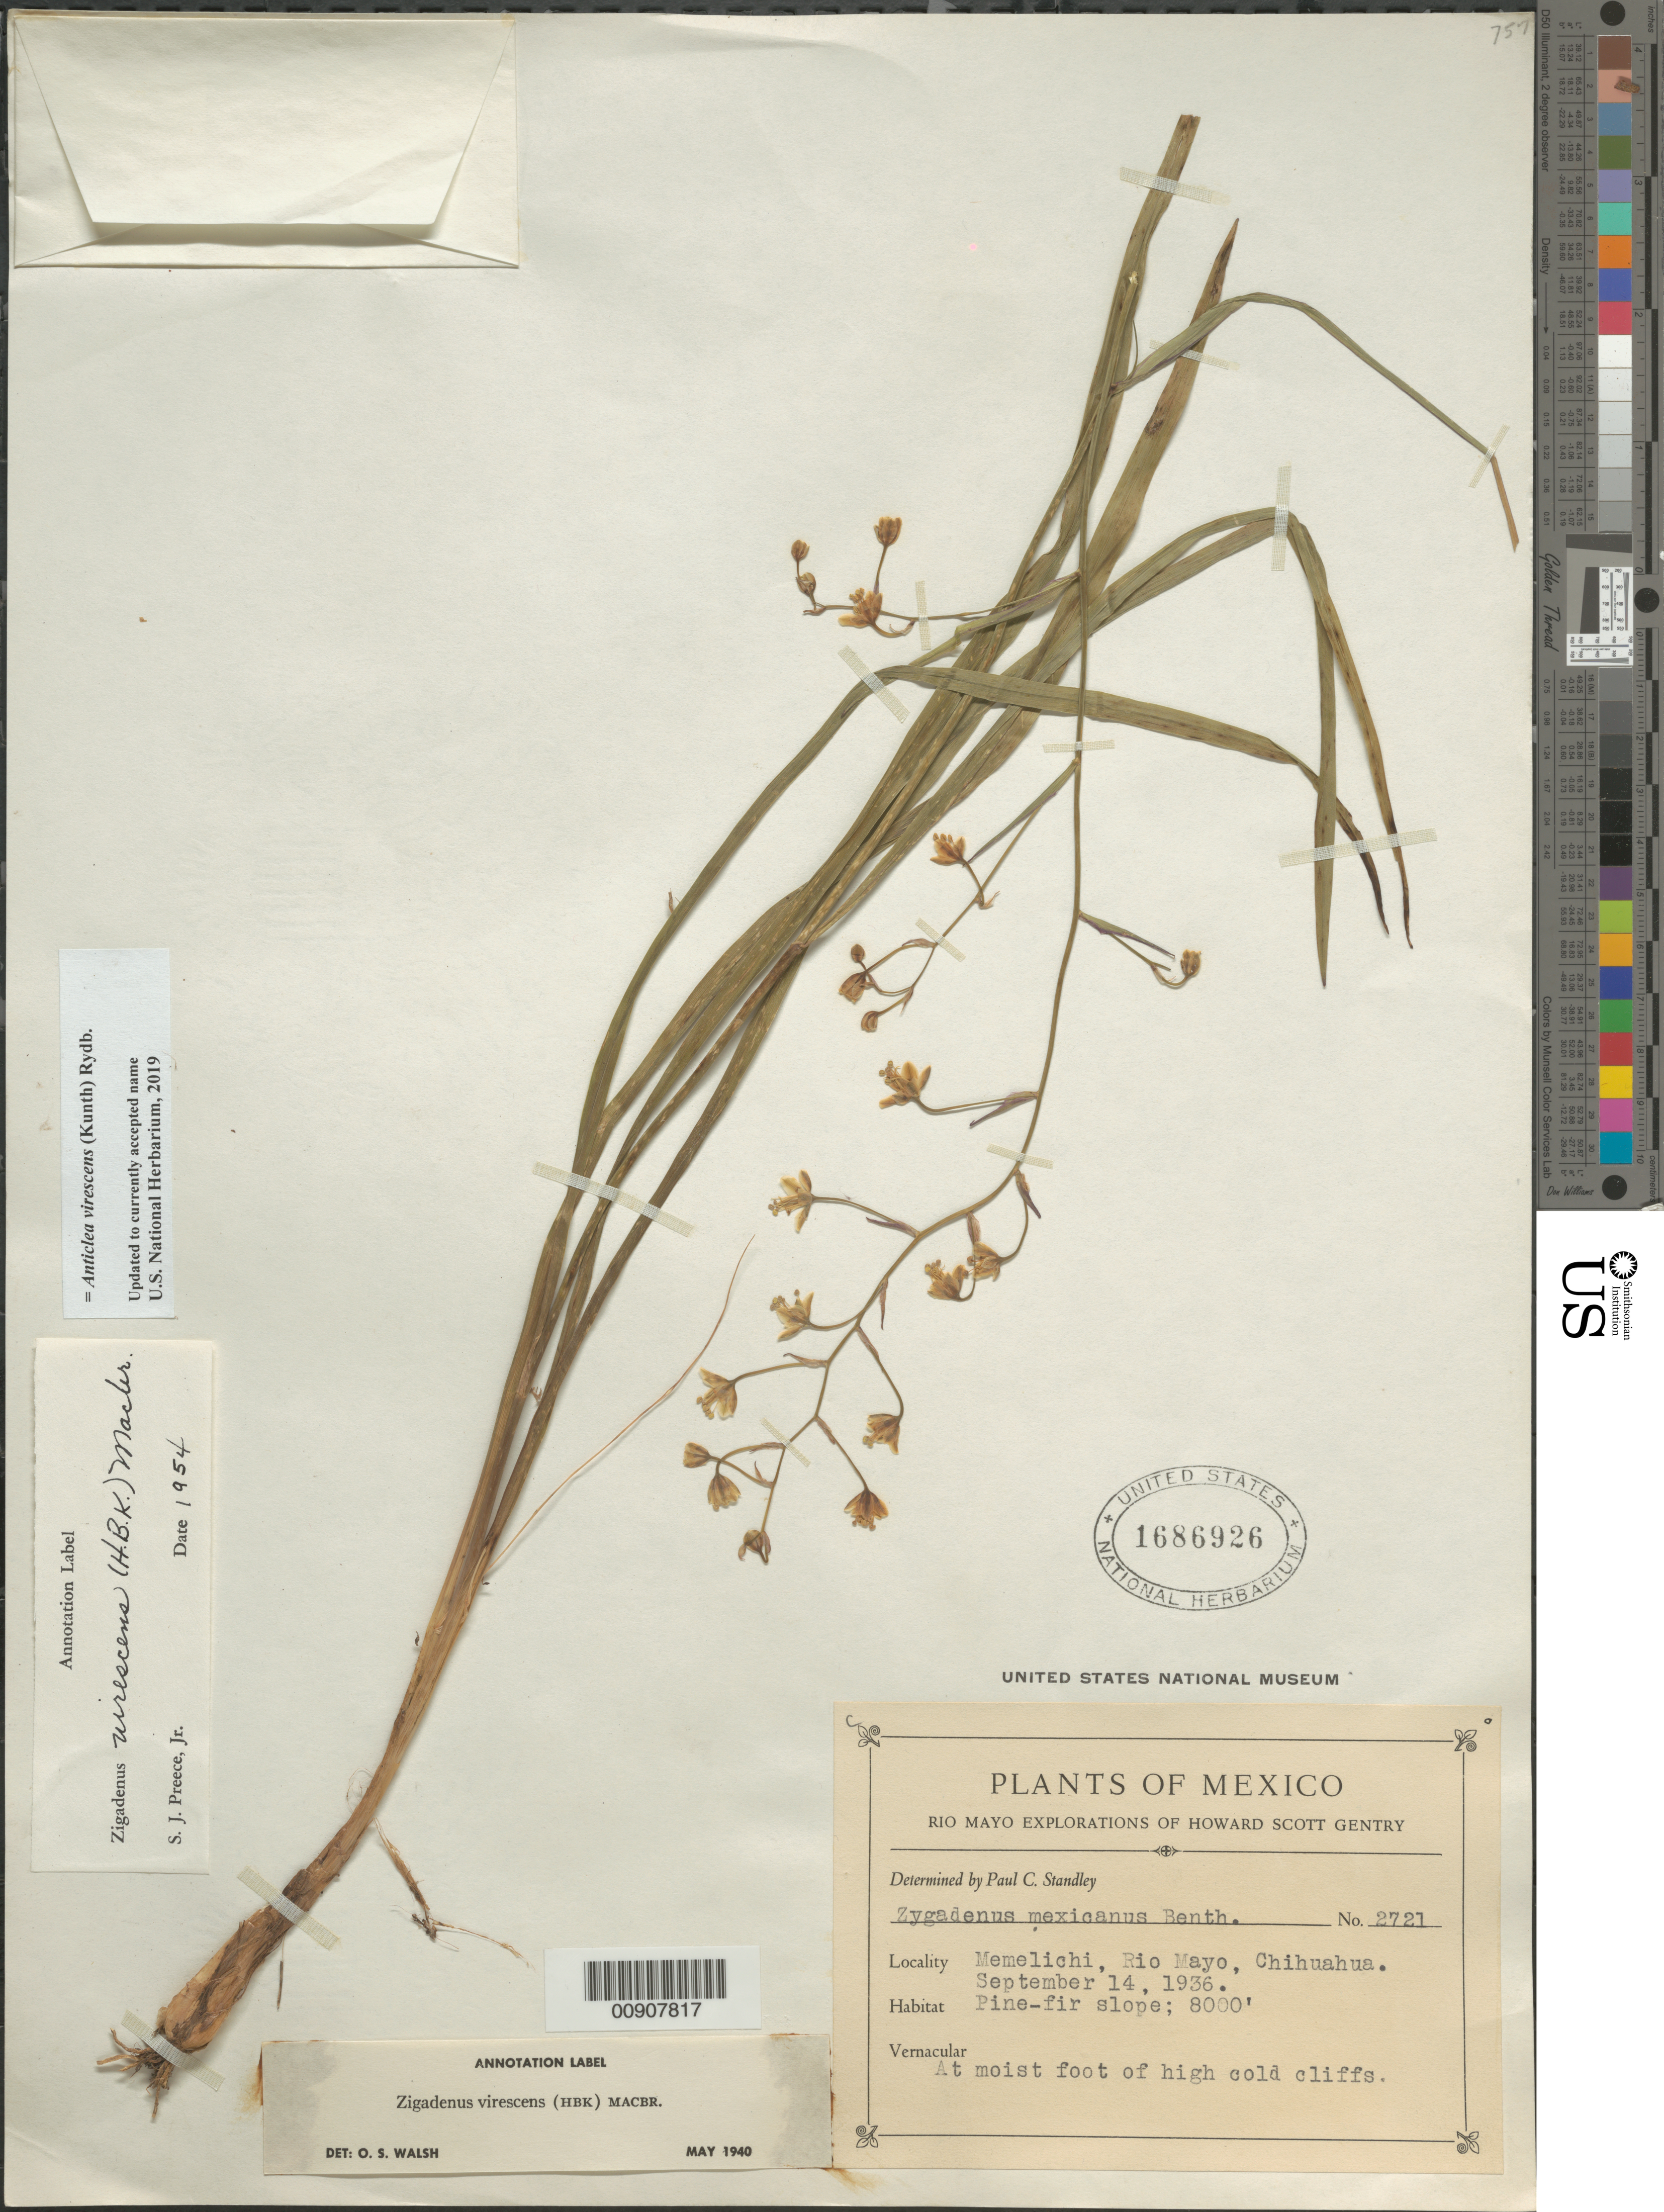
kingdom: Plantae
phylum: Tracheophyta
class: Liliopsida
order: Liliales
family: Melanthiaceae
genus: Anticlea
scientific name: Anticlea virescens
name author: (Kunth) Rydb.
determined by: Strong, Mark T., (BOT), Smithsonian Institution - National Museum of Natural History (UNITED STATES)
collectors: H. S. Gentry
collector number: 2721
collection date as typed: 14 Sep 1936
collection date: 1936-09-14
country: Mexico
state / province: Chihuahua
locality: Memelichi, Río Mayo, Chihuahua.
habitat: Pine-fir slope. At moist foot of high cold cliffs.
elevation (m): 2438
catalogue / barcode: US 1686926